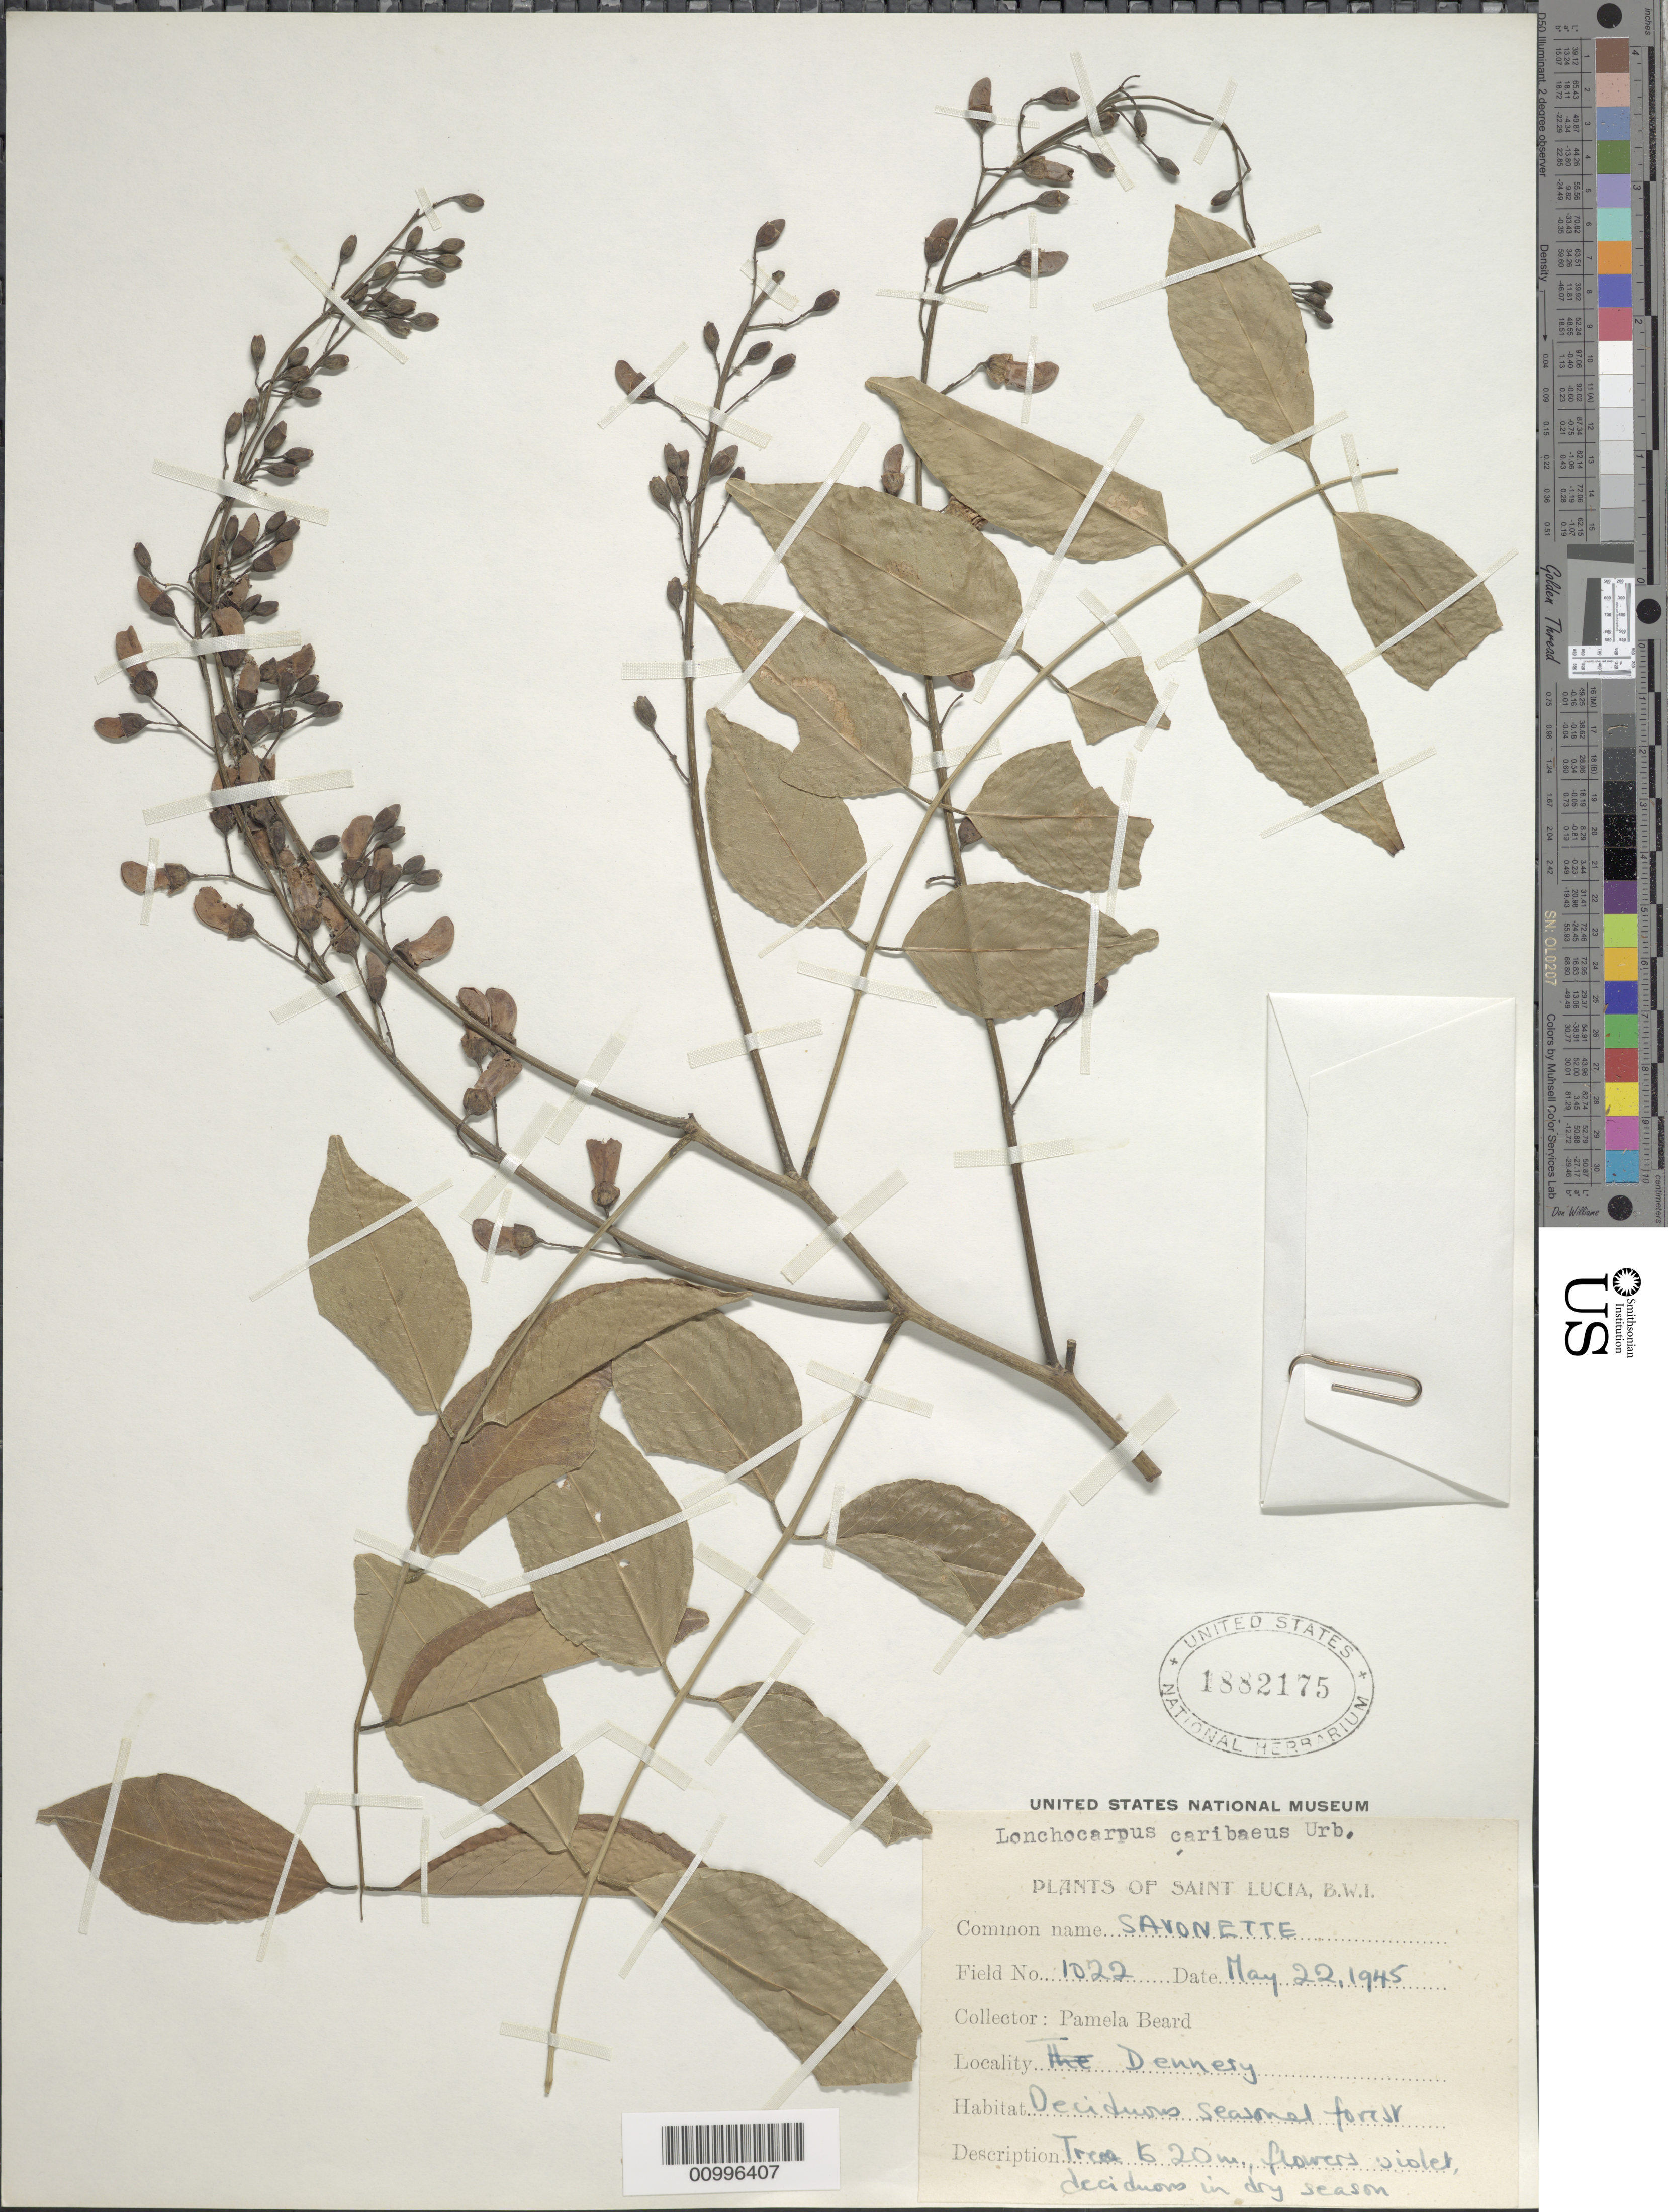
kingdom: Plantae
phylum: Tracheophyta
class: Magnoliopsida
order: Fabales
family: Fabaceae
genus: Lonchocarpus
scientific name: Lonchocarpus violaceus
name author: (Jacq.) DC.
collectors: P. Beard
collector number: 1022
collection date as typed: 22 May 1945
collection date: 1945-05-22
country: St. Lucia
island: St. Lucia I.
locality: The Dennery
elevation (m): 20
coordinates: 0 N, 0 E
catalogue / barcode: US 1882175